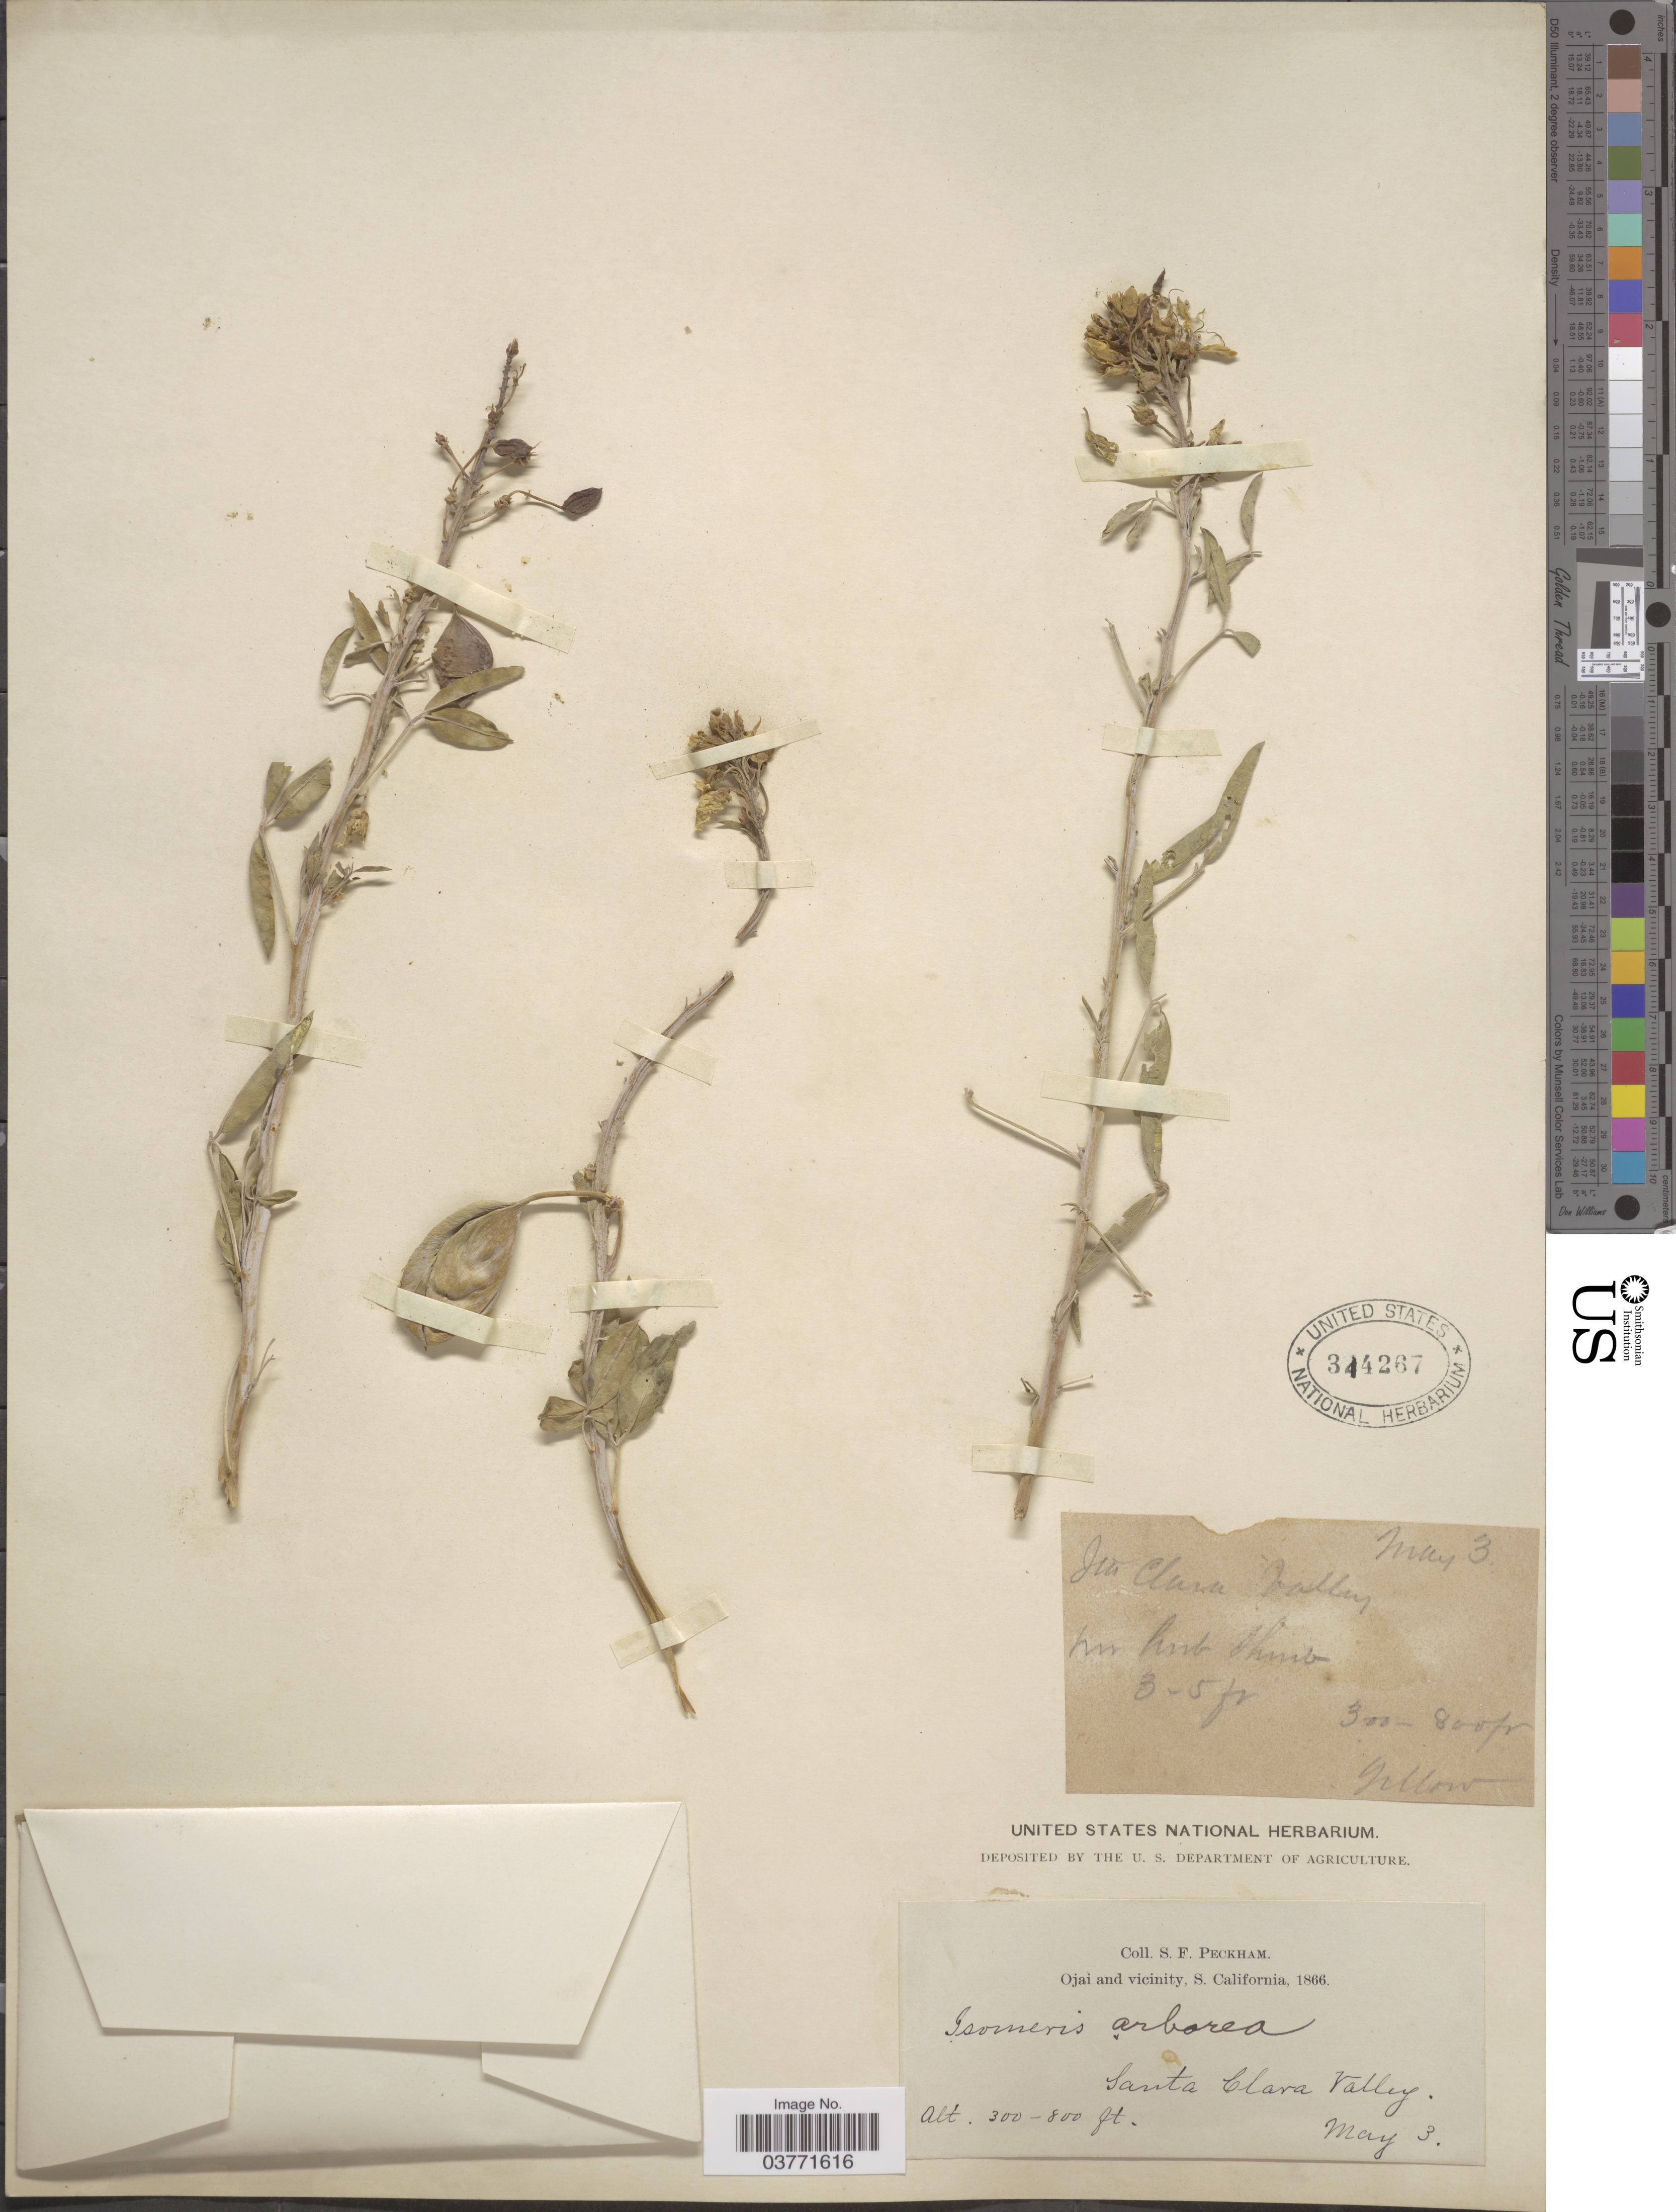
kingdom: Plantae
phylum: Tracheophyta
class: Magnoliopsida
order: Brassicales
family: Cleomaceae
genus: Cleomella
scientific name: Cleomella arborea var. arborea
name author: (Nutt.) Roalson & J.C. Hall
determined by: Strong, Mark T., (BOT), Smithsonian Institution - National Museum of Natural History (UNITED STATES)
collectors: S. Peckham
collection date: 1866-05-03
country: United States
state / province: California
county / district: Ventura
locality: In Clara Valley. Ojai and vicinity, S. California. Santa Clara Valley.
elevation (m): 91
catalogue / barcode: US 344267